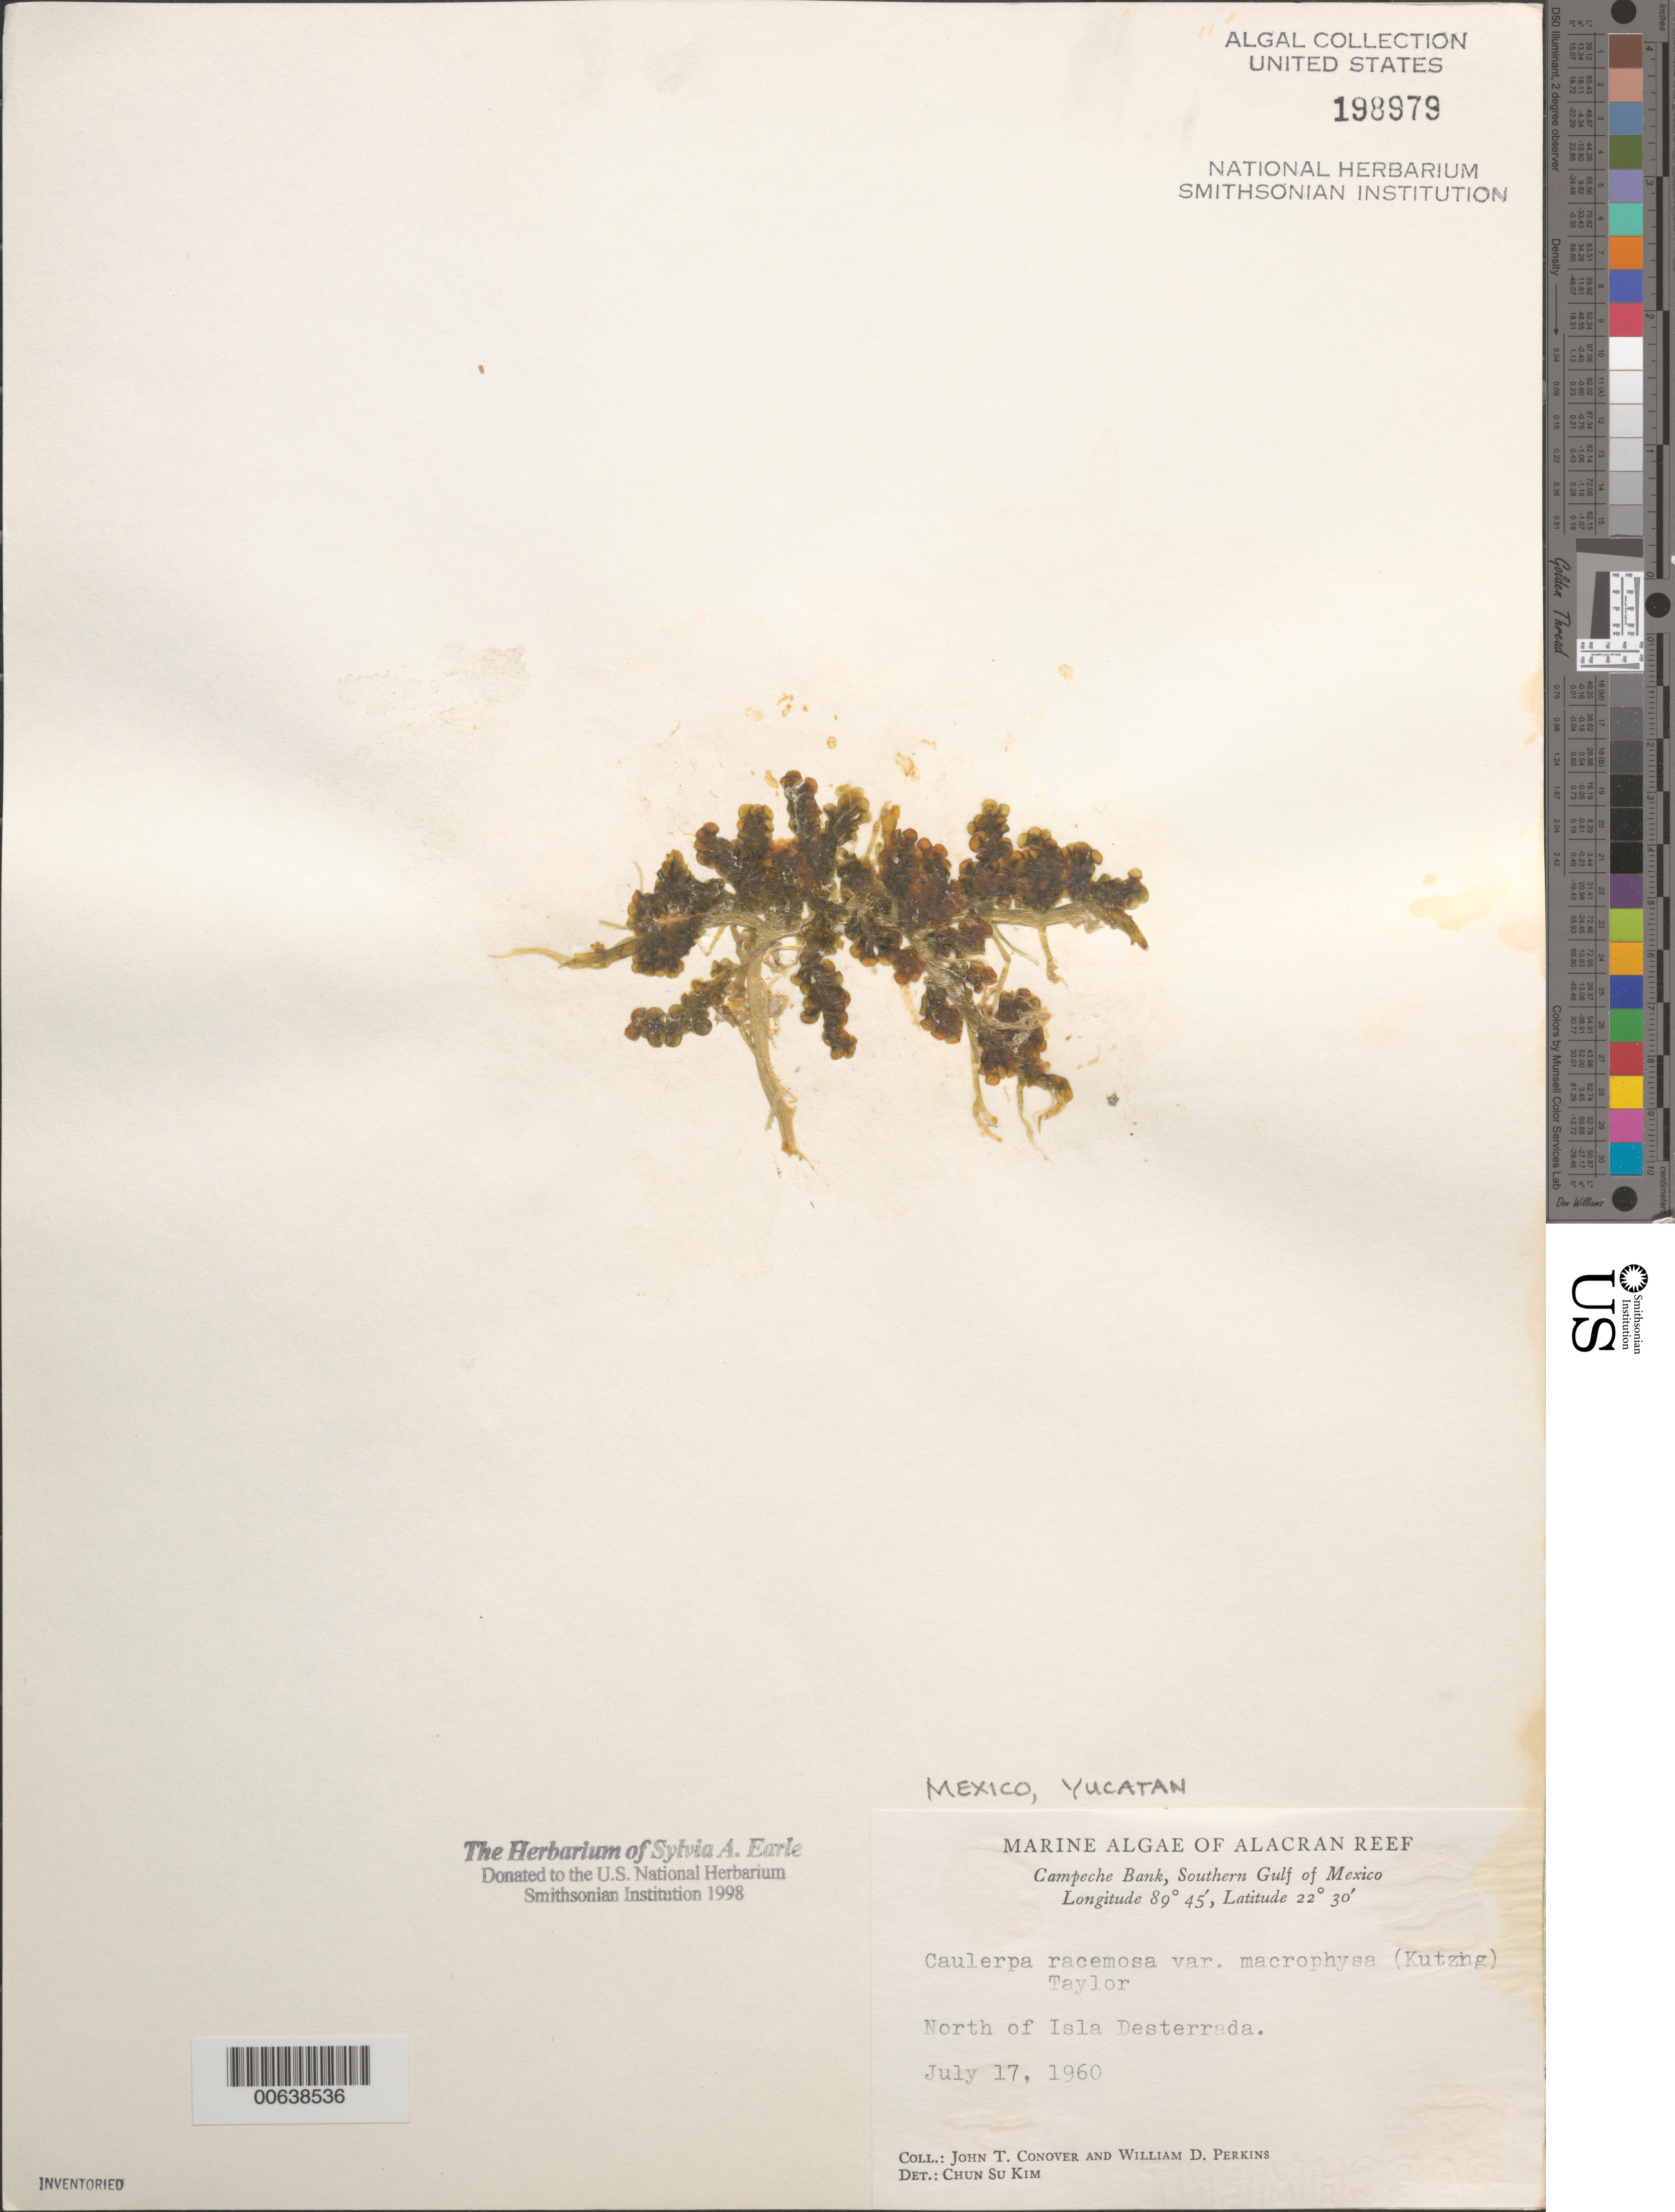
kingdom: Plantae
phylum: Chlorophyta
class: Ulvophyceae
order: Bryopsidales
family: Caulerpaceae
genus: Caulerpa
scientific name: Caulerpa racemosa var. macrophysa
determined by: Kim, Chun Su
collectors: J. T. Conover & W. D. Perkins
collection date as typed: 17 Jul 1960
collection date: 1960-07-17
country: Mexico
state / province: Yucatan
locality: Alacran Reef, north of Isla Desterrada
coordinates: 22 30' N, 89 45' W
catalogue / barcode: US 198979